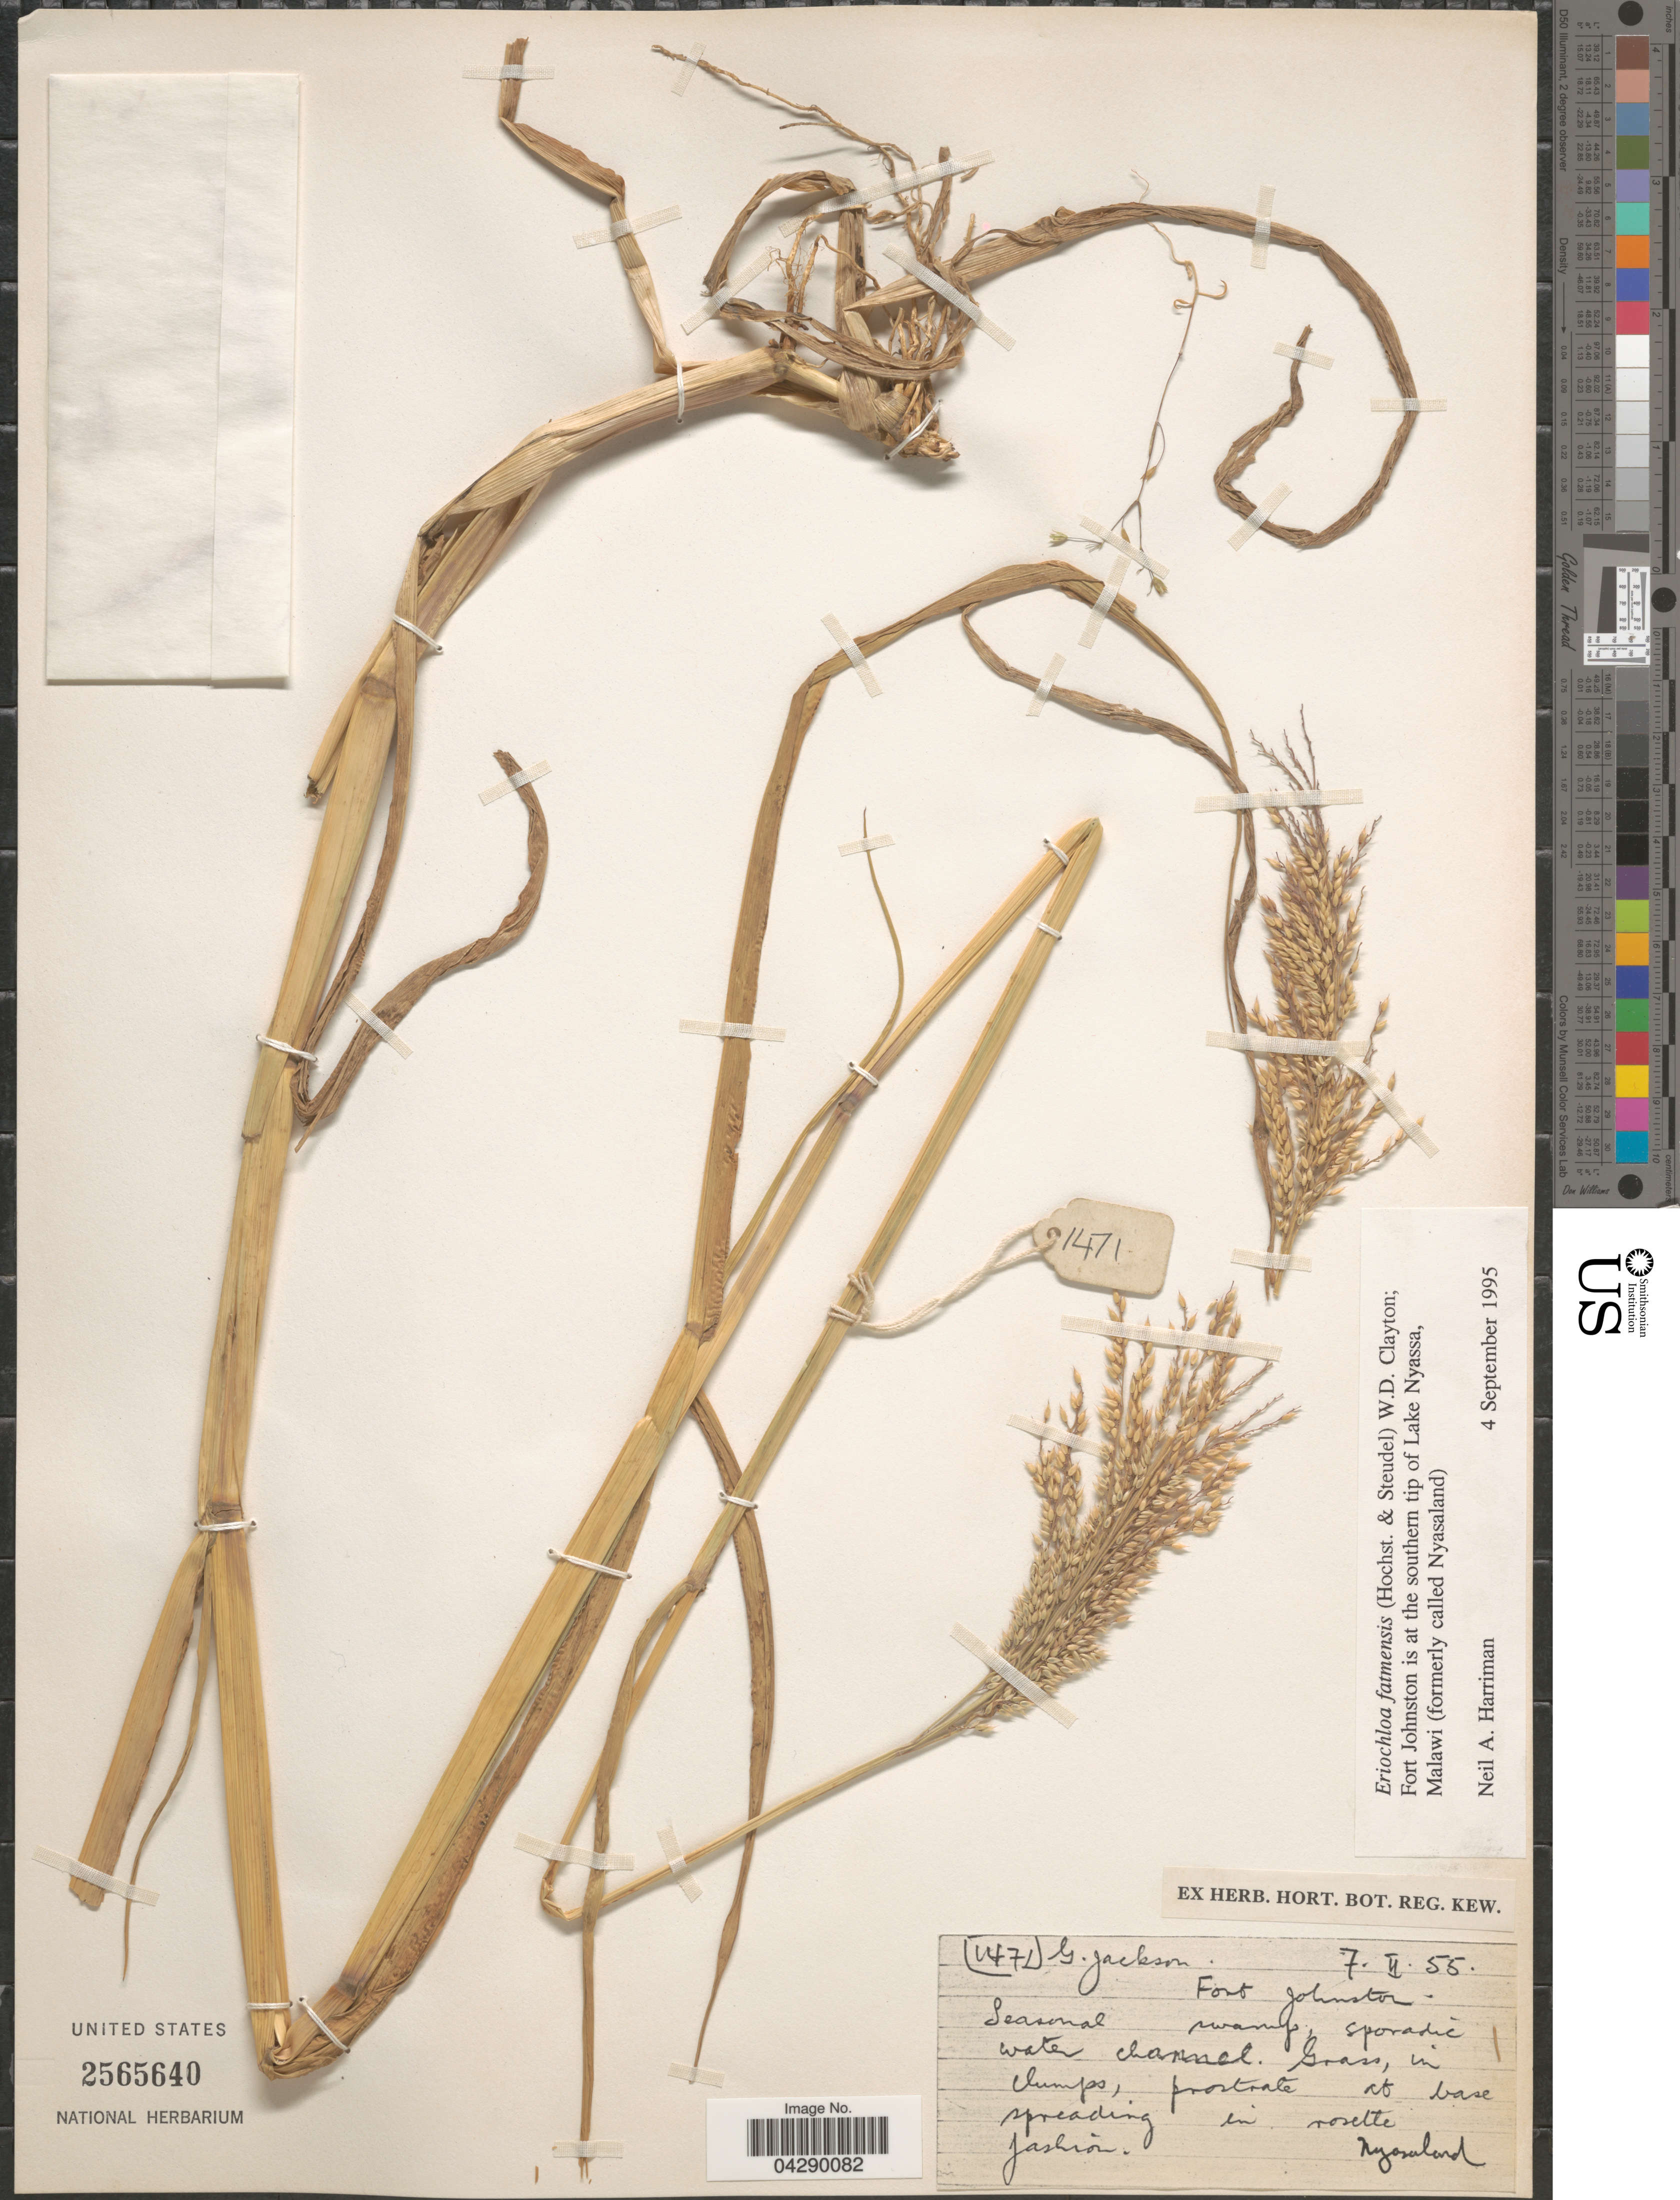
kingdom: Plantae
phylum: Tracheophyta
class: Liliopsida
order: Poales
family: Poaceae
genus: Eriochloa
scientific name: Eriochloa fatmensis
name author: (Hochst. & Steud.) Clayton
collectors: G. Jackson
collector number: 1471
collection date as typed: Transcribed d/m/y: 7/2/55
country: Malawi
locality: Fort Johnston. Nyasaland.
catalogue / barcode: US 2565640